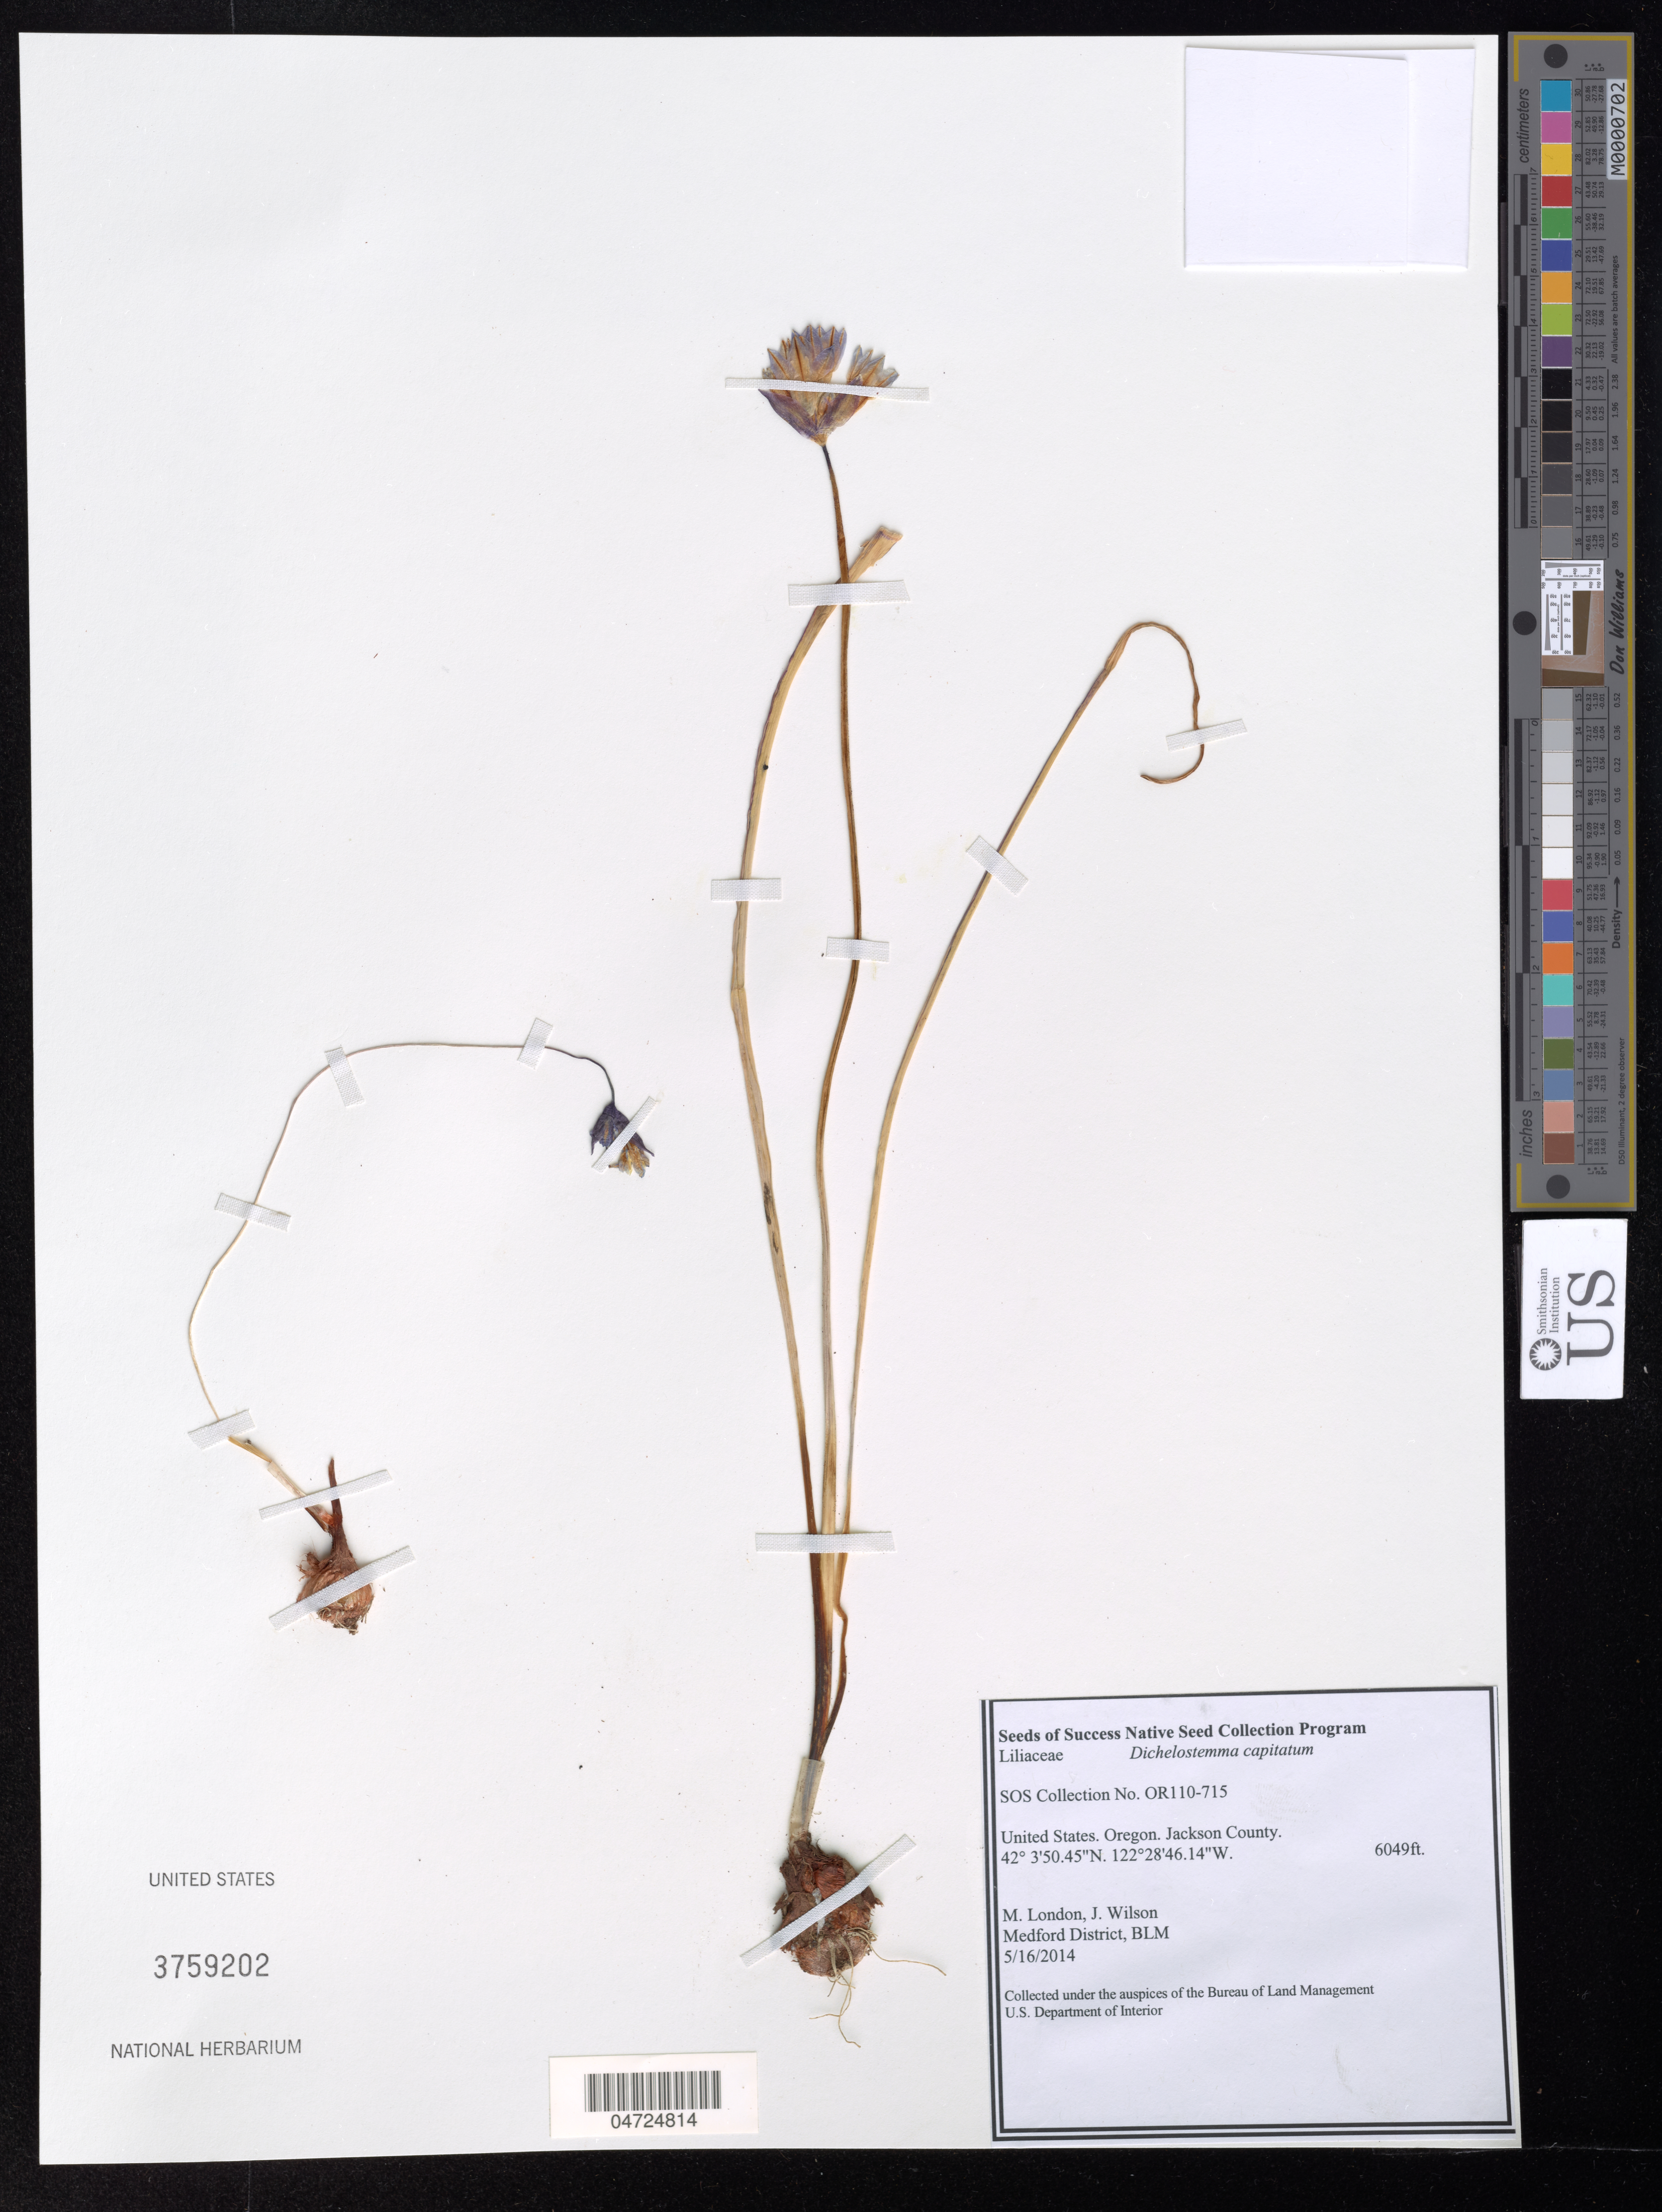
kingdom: Plantae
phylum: Tracheophyta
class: Liliopsida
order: Asparagales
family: Asparagaceae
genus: Dichelostemma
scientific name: Dichelostemma capitatum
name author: (Benth.) Alph. Wood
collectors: M. London & J. Wilson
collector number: OR110-715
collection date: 2014-05-16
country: United States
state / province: Oregon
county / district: Jackson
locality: Jackson County.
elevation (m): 1844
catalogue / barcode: US 3759202